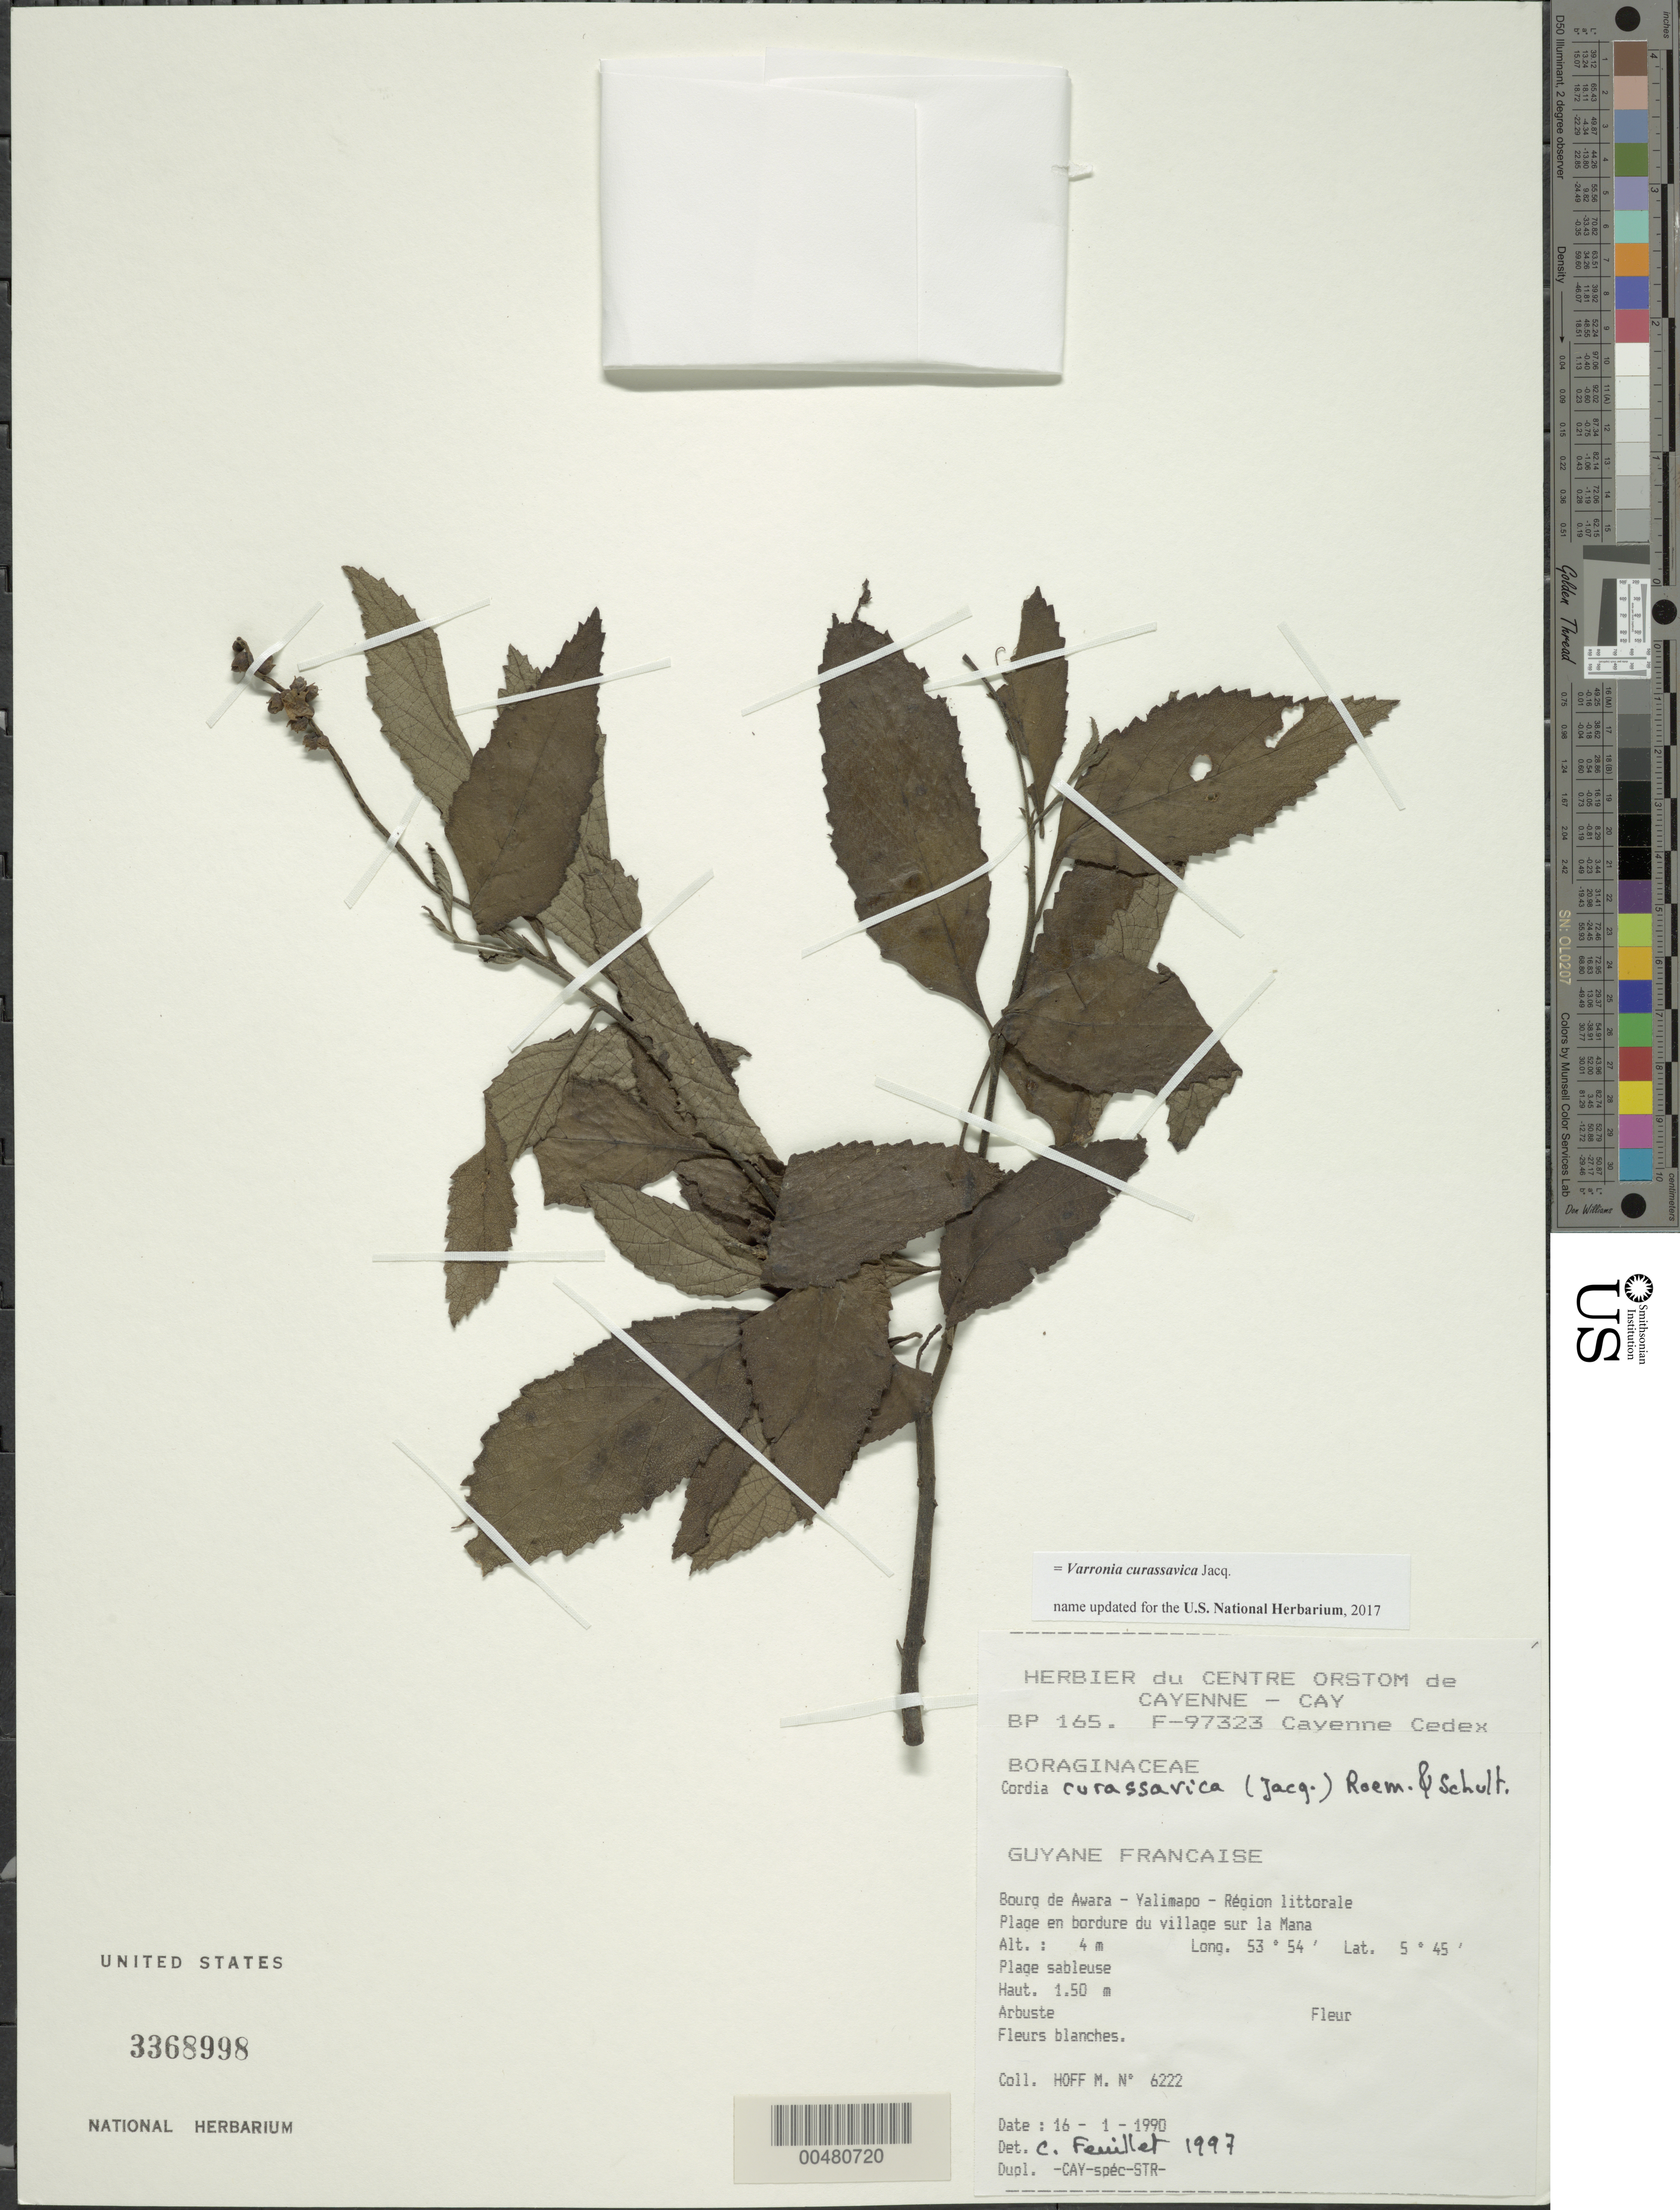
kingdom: Plantae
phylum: Tracheophyta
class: Magnoliopsida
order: Boraginales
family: Cordiaceae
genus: Varronia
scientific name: Varronia curassavica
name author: Jacq.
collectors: M. Hoff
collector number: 6222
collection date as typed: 16-Jan-90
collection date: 1990-01-16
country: French Guiana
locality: Bourg de Awara, Yalimapo; plage en bordure du village sur la Mana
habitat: Region littorale; plage sableuse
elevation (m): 4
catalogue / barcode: US 3368998